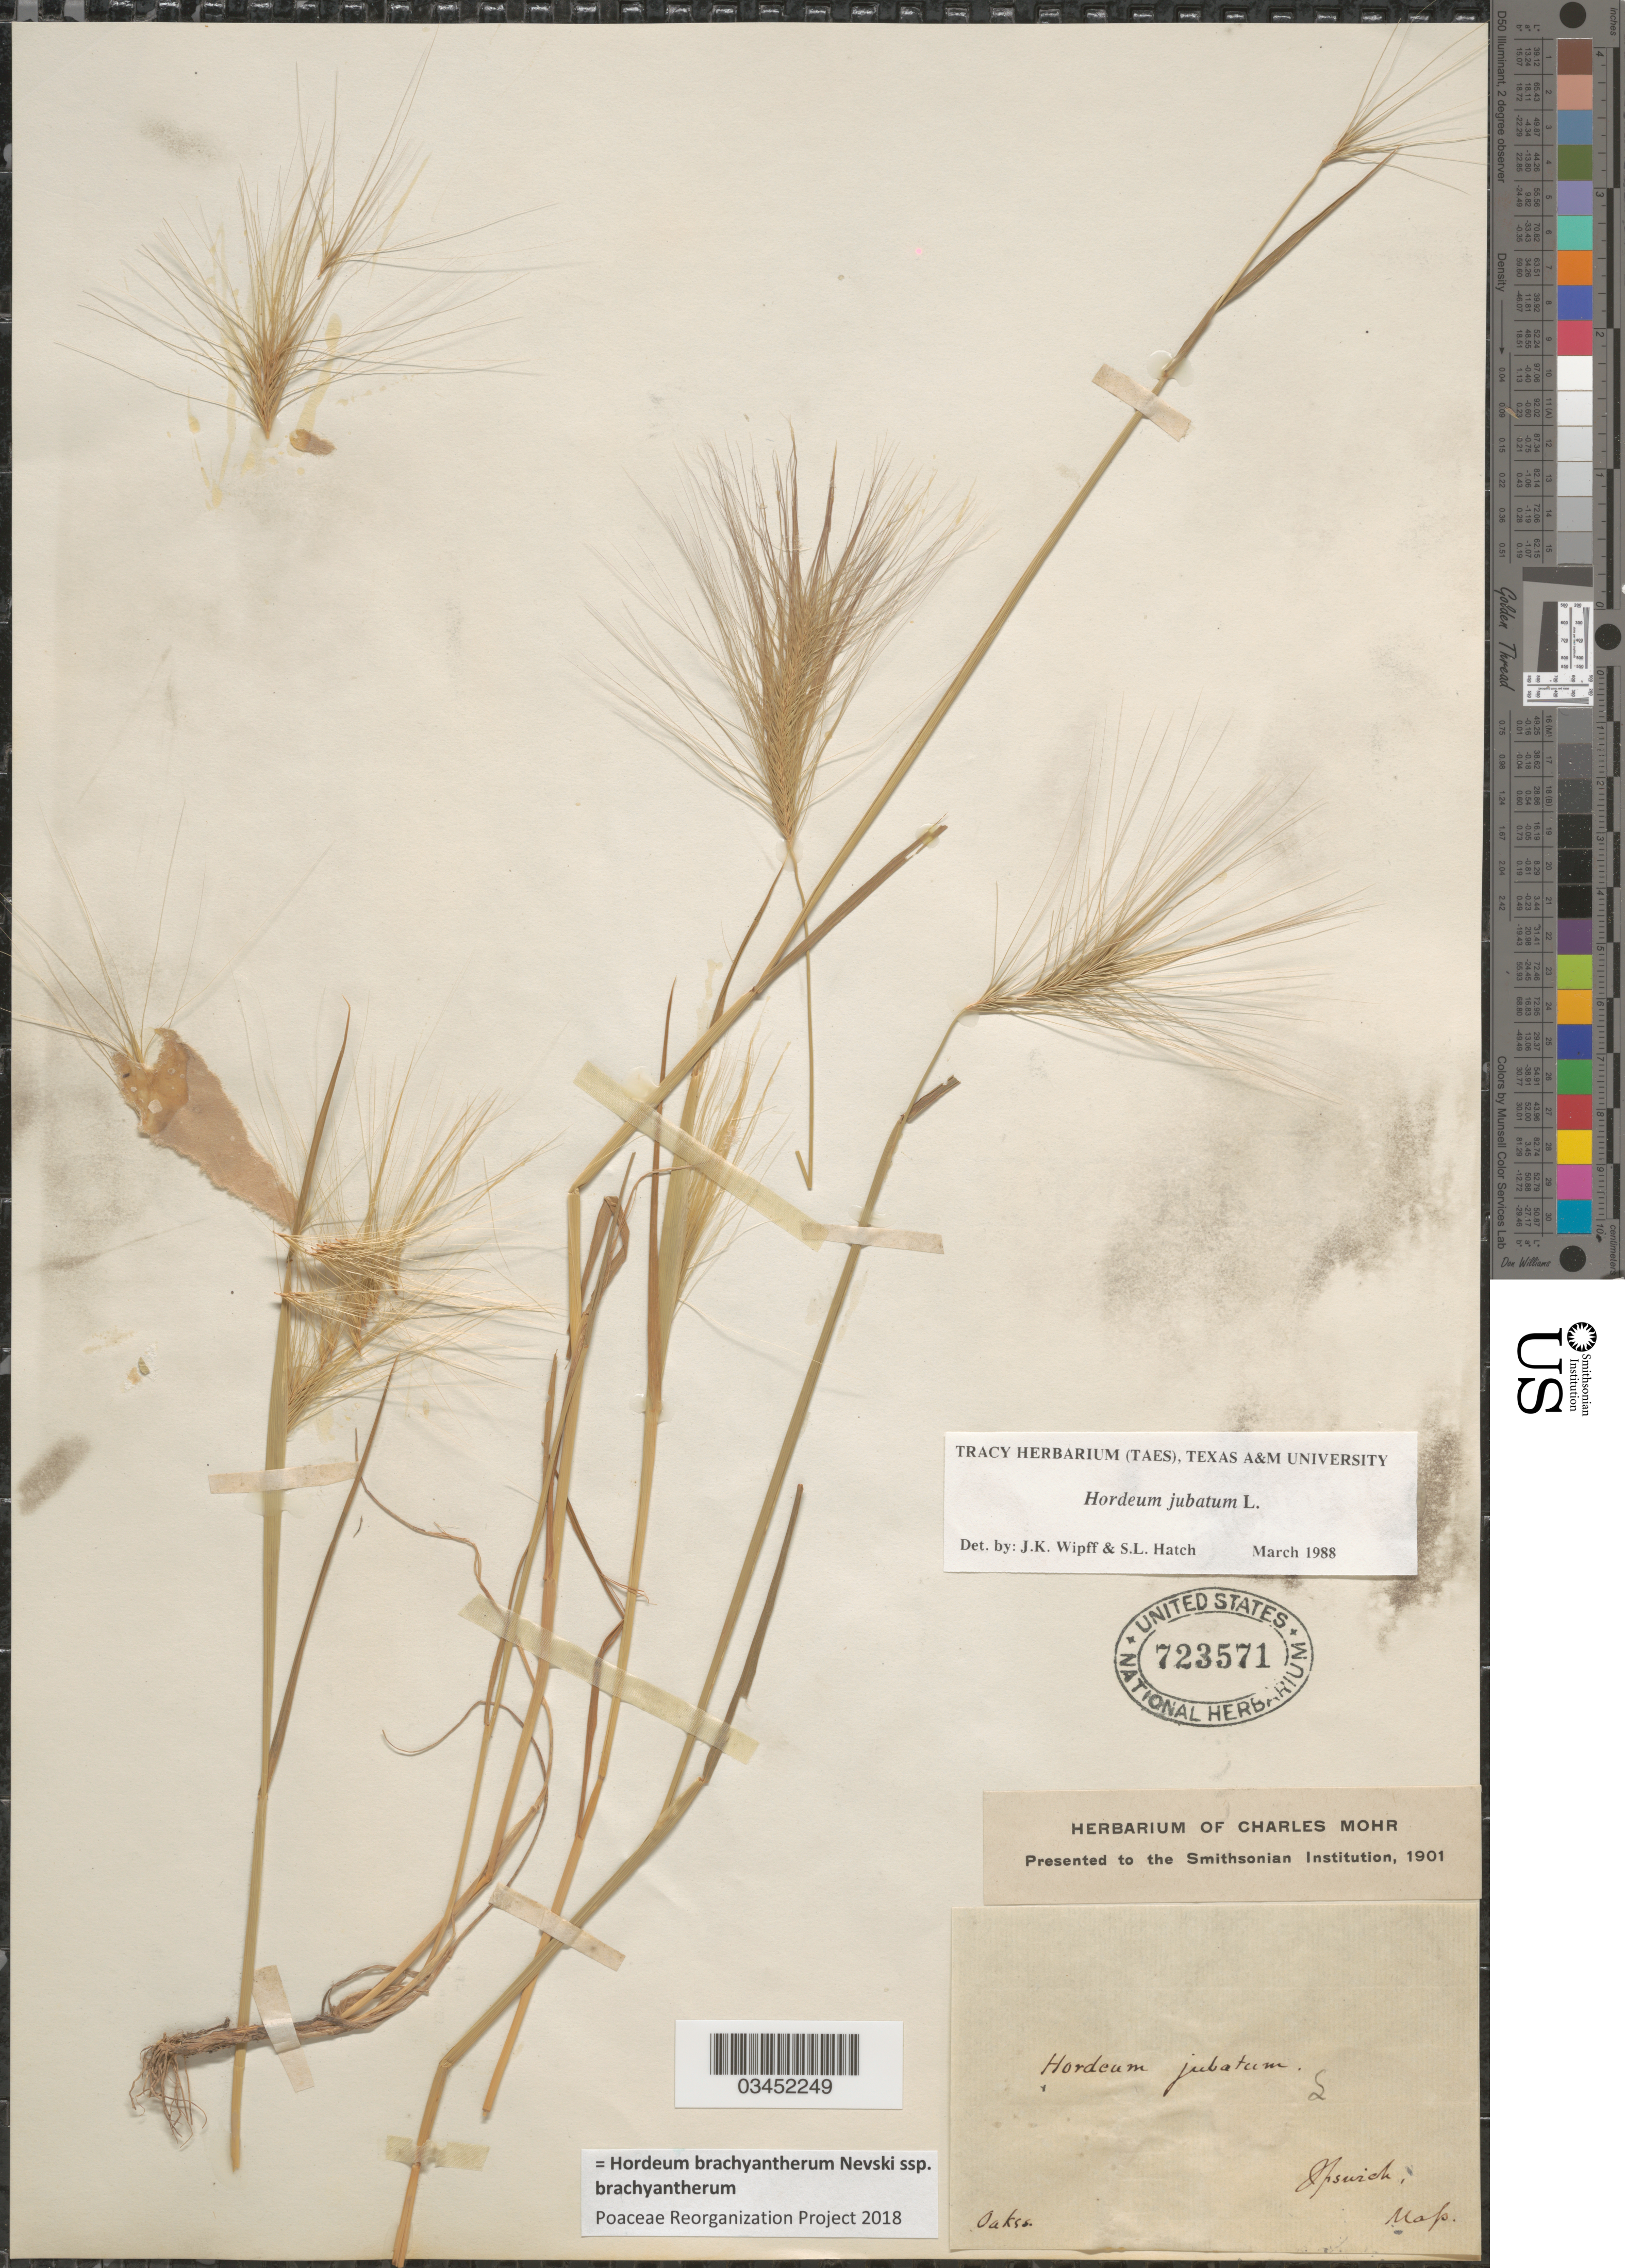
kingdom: Plantae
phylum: Tracheophyta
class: Liliopsida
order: Poales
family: Poaceae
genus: Hordeum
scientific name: Hordeum brachyantherum subsp. brachyantherum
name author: Nevski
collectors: -. Oakes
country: United States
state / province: Massachusetts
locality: Ipswich.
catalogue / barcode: US 723571